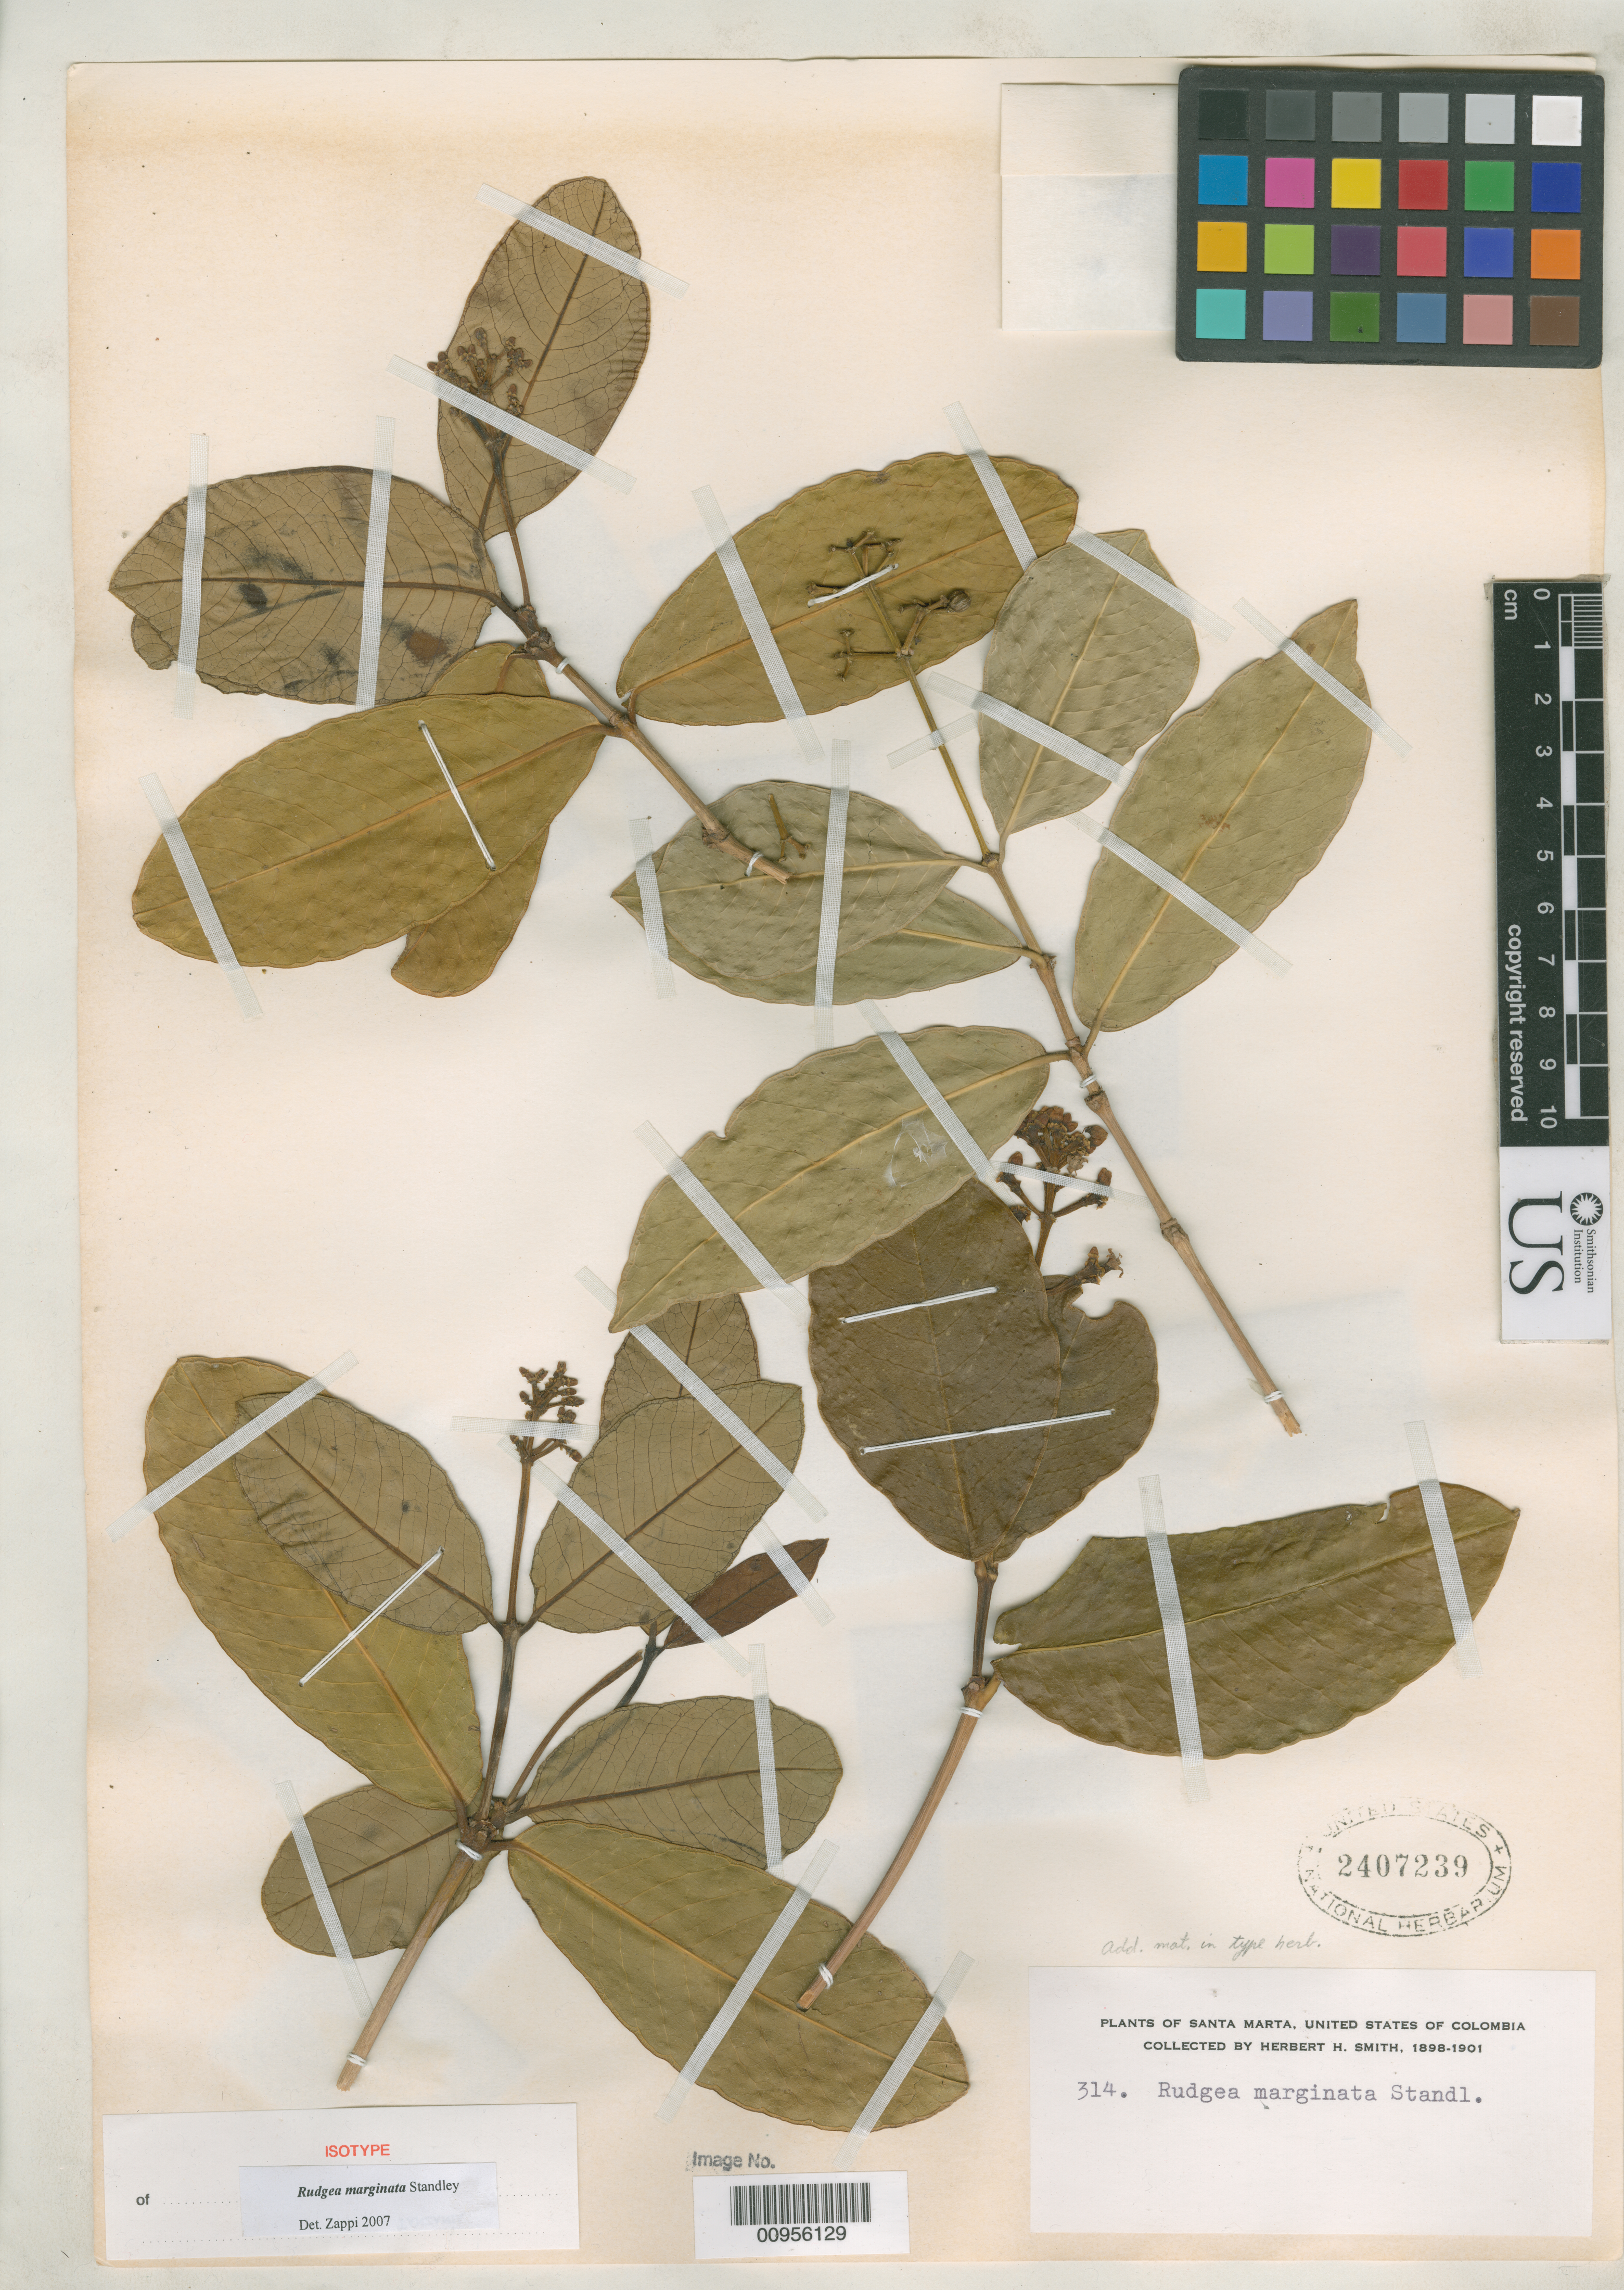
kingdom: Plantae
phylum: Tracheophyta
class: Magnoliopsida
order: Gentianales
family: Rubiaceae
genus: Rudgea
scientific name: Rudgea marginata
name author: Standl.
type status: Isotype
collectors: Herbert H. Smith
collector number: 314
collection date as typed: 1898-1901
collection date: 1898/1901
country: Colombia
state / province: Magdalena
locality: Santa Marta.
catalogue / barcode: US 2407239